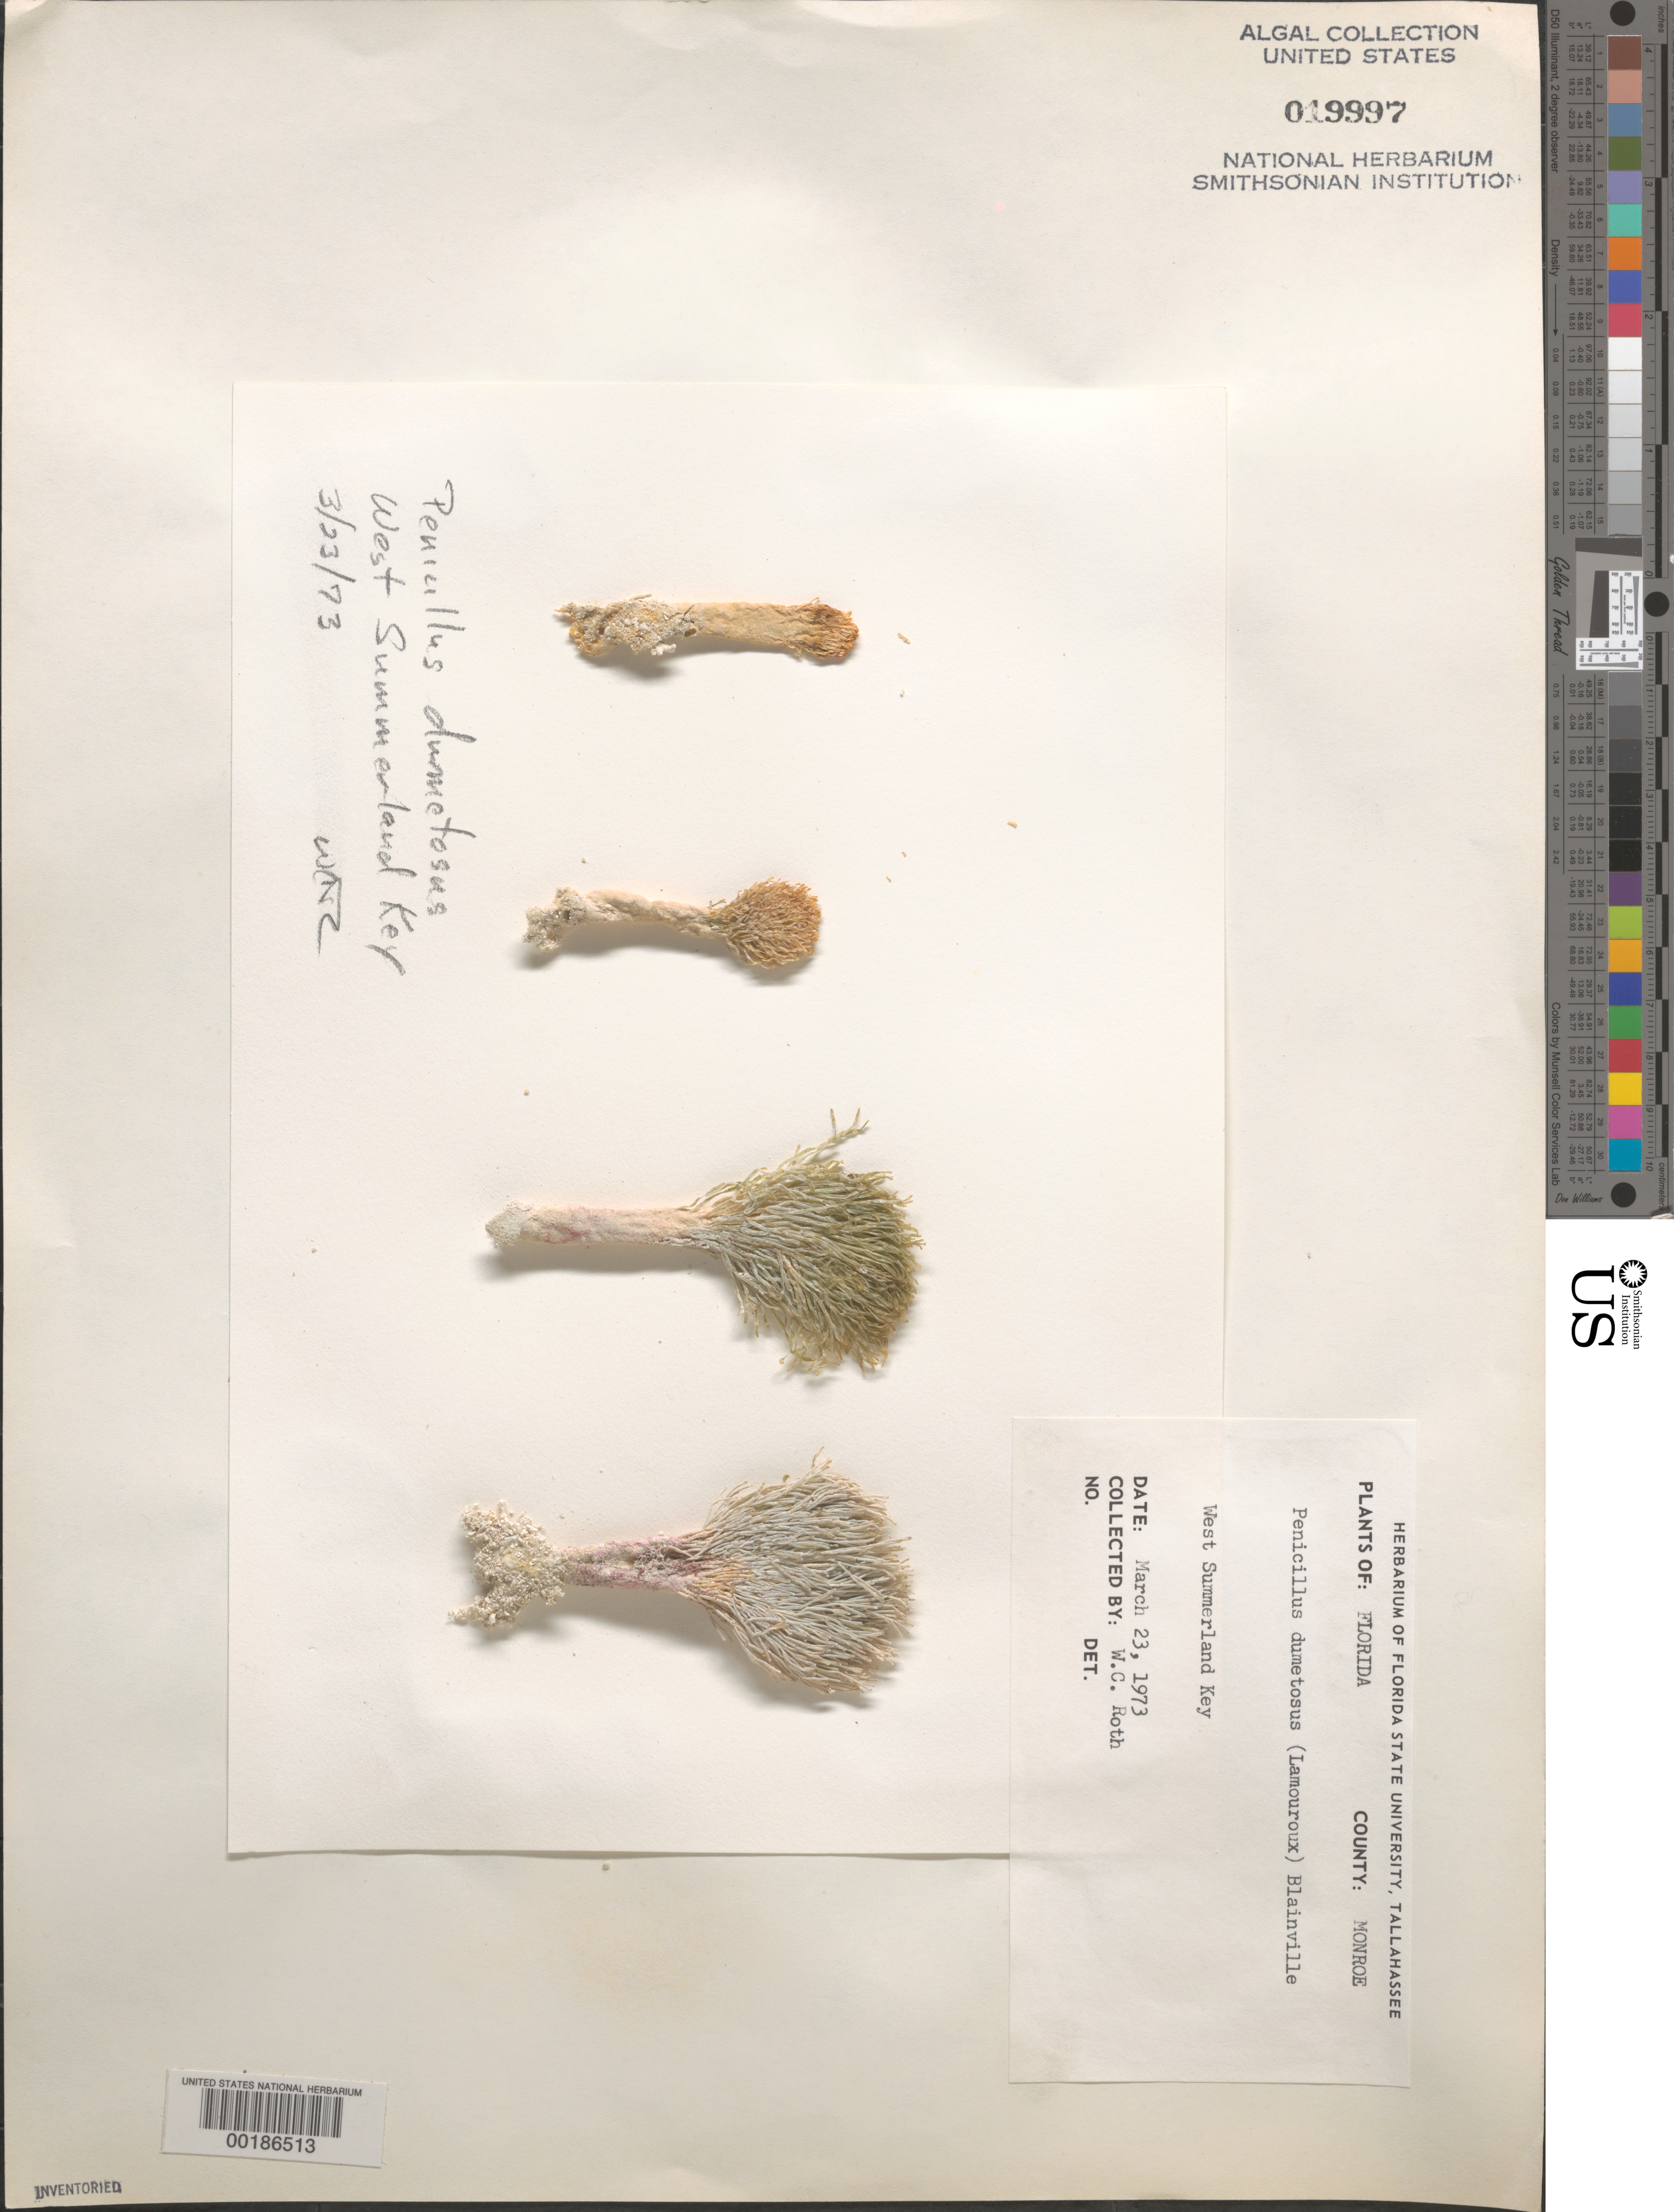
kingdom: Plantae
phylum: Chlorophyta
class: Ulvophyceae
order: Bryopsidales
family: Udoteaceae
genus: Penicillus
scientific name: Penicillus dumetosus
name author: (J.V.Lamouroux) Blainville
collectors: W. C. Roth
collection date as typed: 23 Mar 1973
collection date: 1973-03-23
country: United States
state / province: Florida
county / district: Monroe County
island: West Summerland Key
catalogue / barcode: US 19997